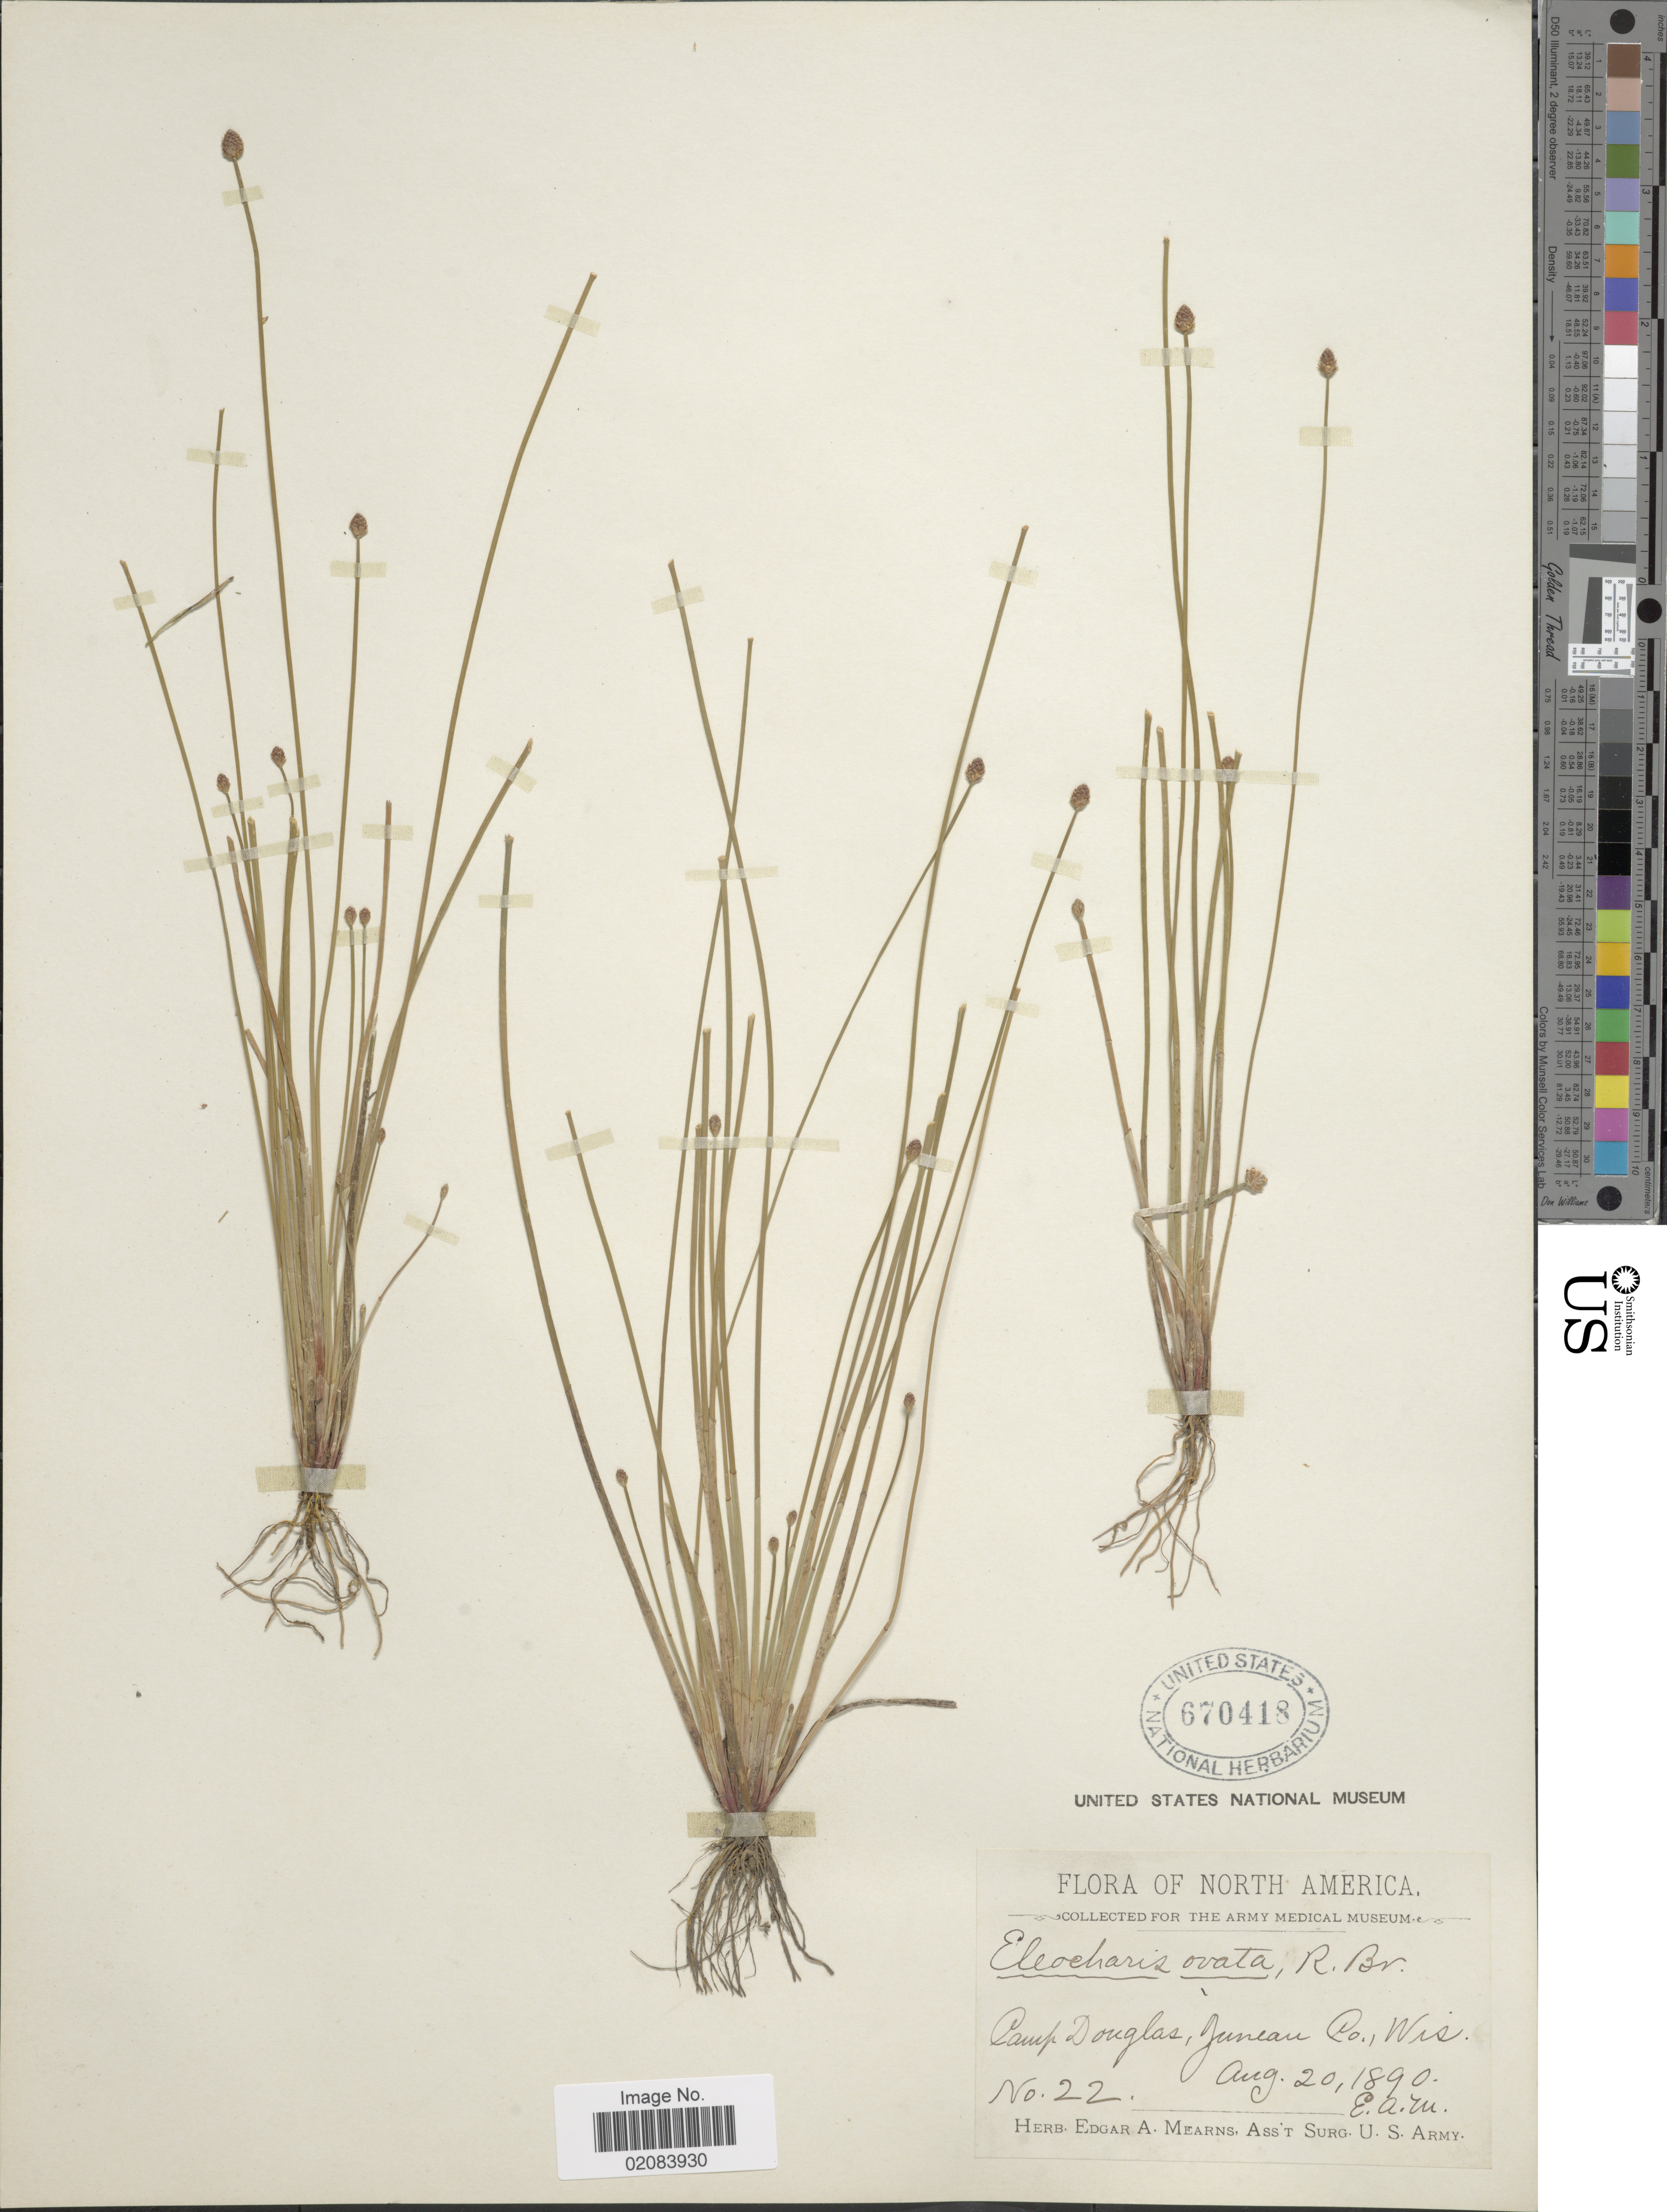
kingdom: Plantae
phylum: Tracheophyta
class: Liliopsida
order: Poales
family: Cyperaceae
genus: Eleocharis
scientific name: Eleocharis ovata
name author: (Roth) Roem. & Schult.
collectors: E. A. Mearns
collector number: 22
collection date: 1890-08-20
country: United States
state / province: Wisconsin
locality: Camp Douglas, Juneau Co.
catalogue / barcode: US 670418